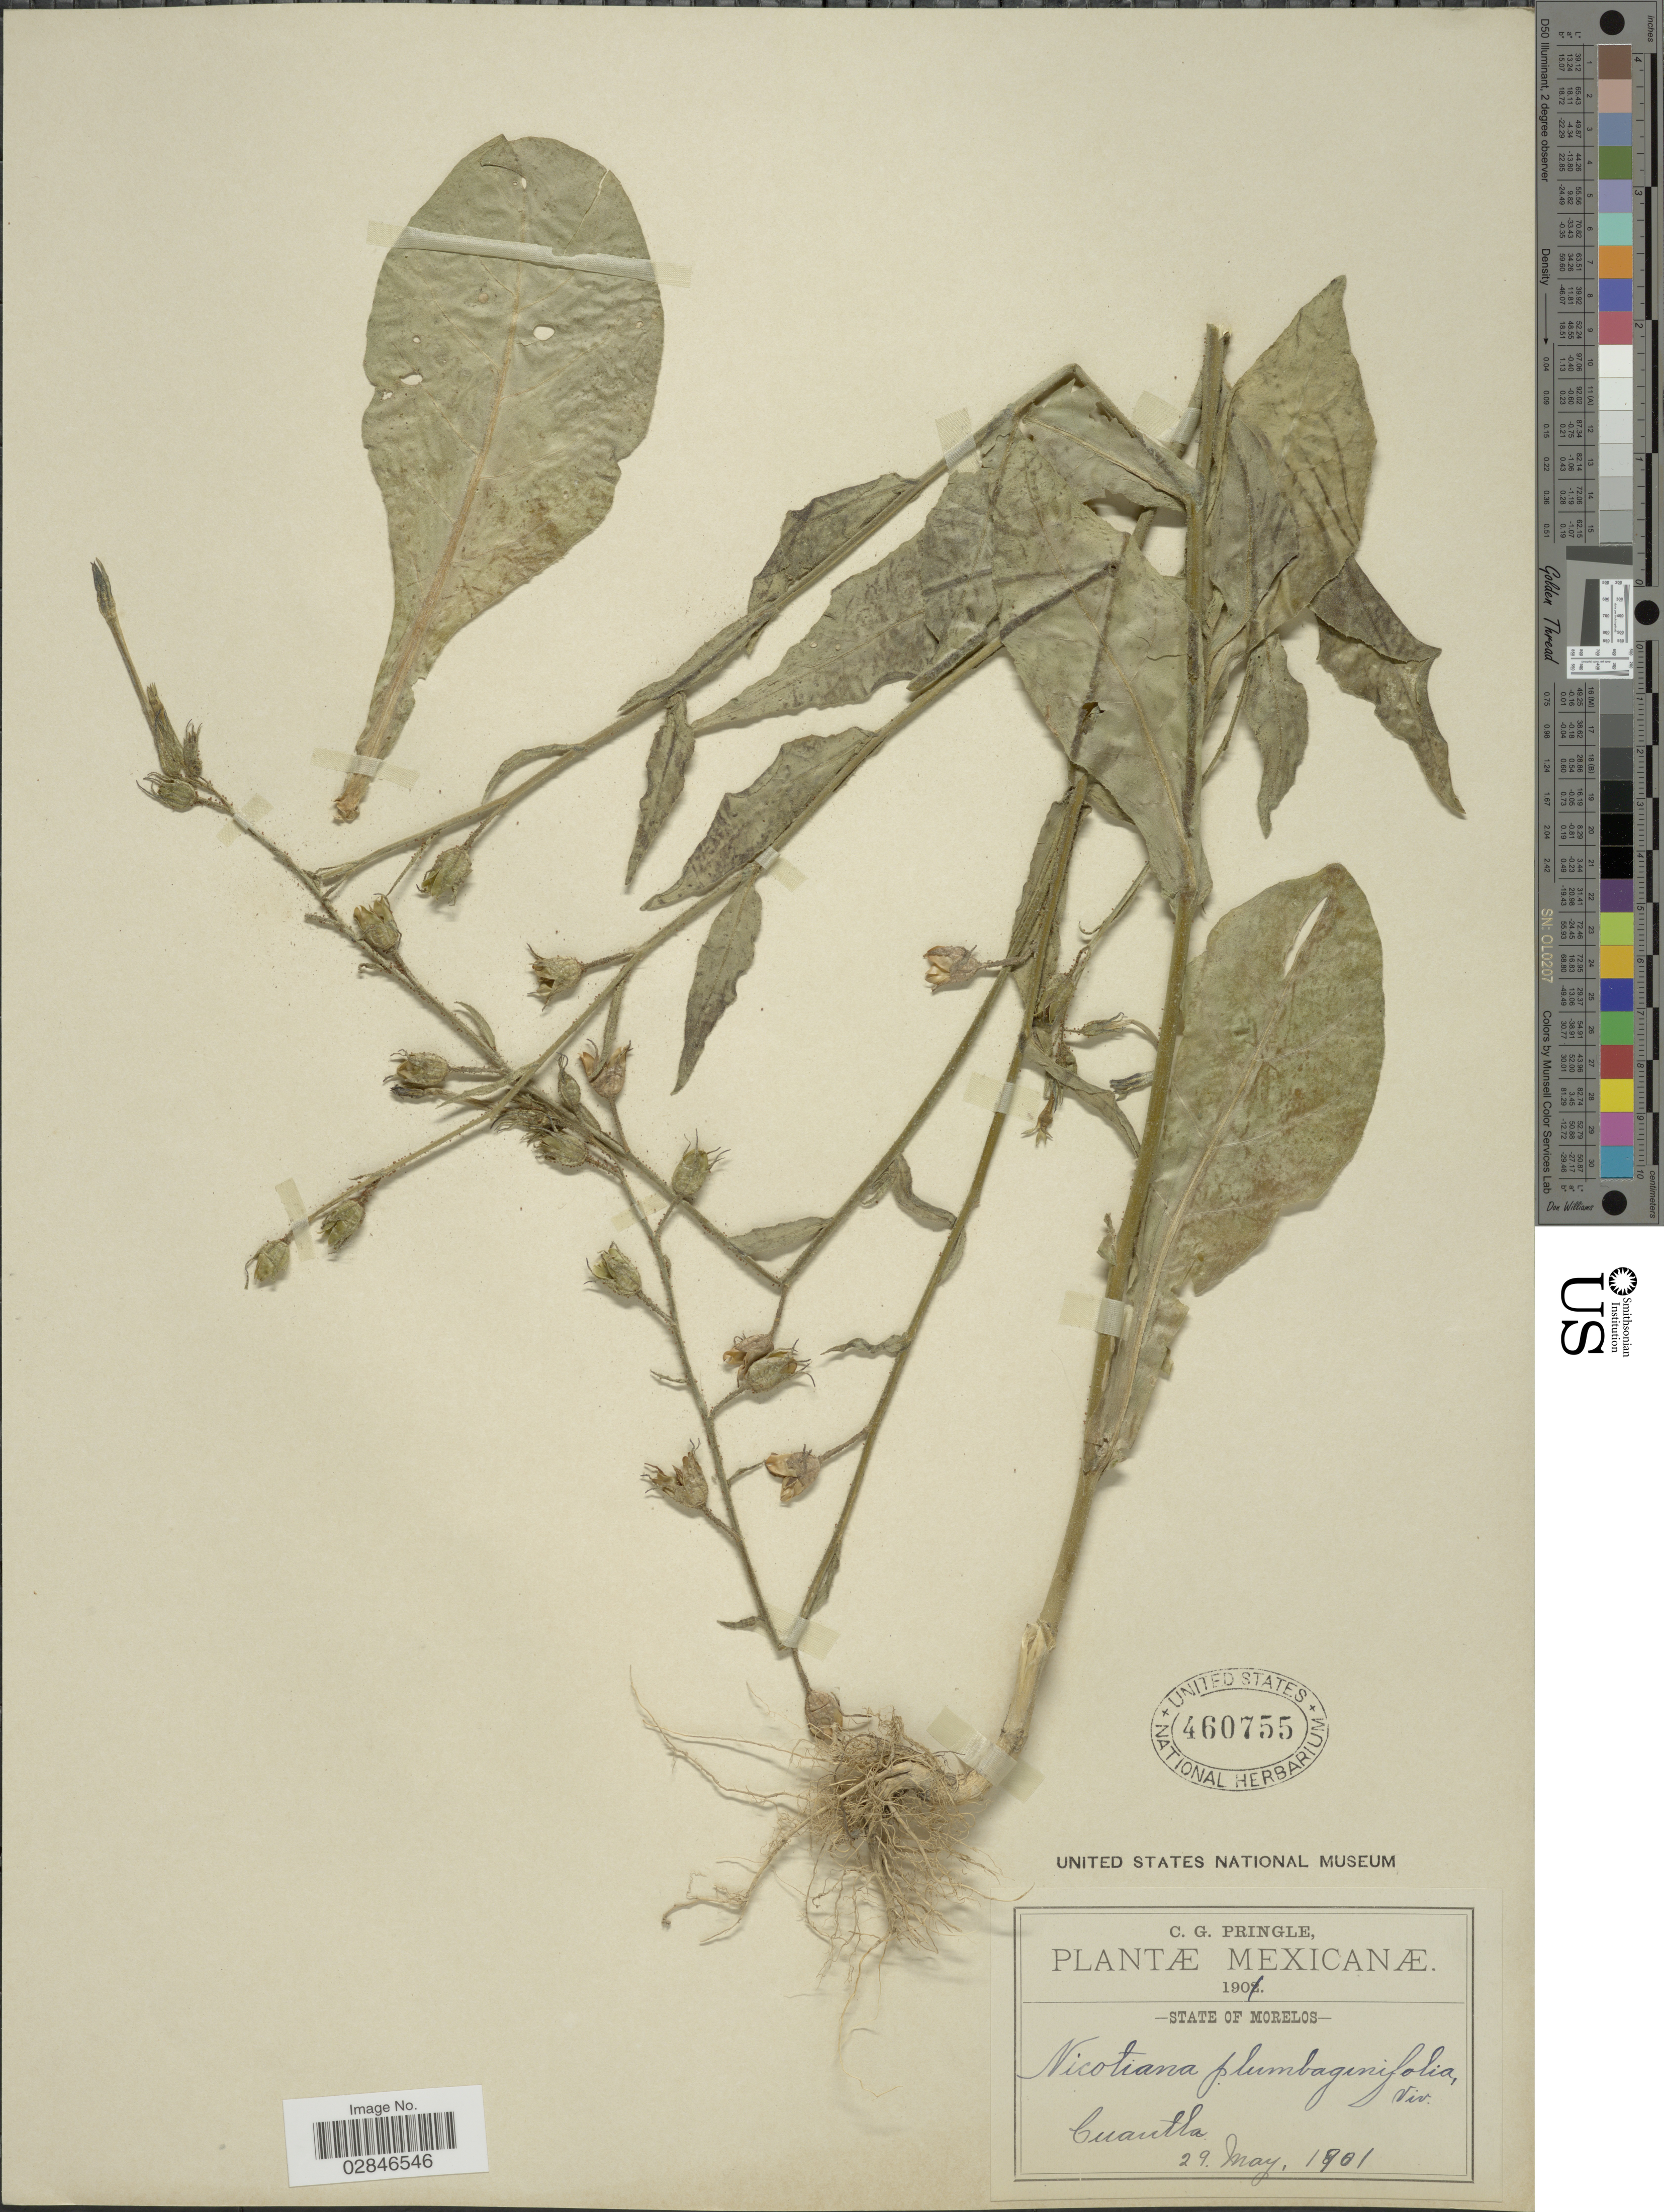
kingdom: Plantae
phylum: Tracheophyta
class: Magnoliopsida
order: Solanales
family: Solanaceae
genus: Nicotiana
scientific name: Nicotiana plumbaginifolia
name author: Viv.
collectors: C. G. Pringle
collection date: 1901-05-29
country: Mexico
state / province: Morelos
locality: Cuantla.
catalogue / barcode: US 460755